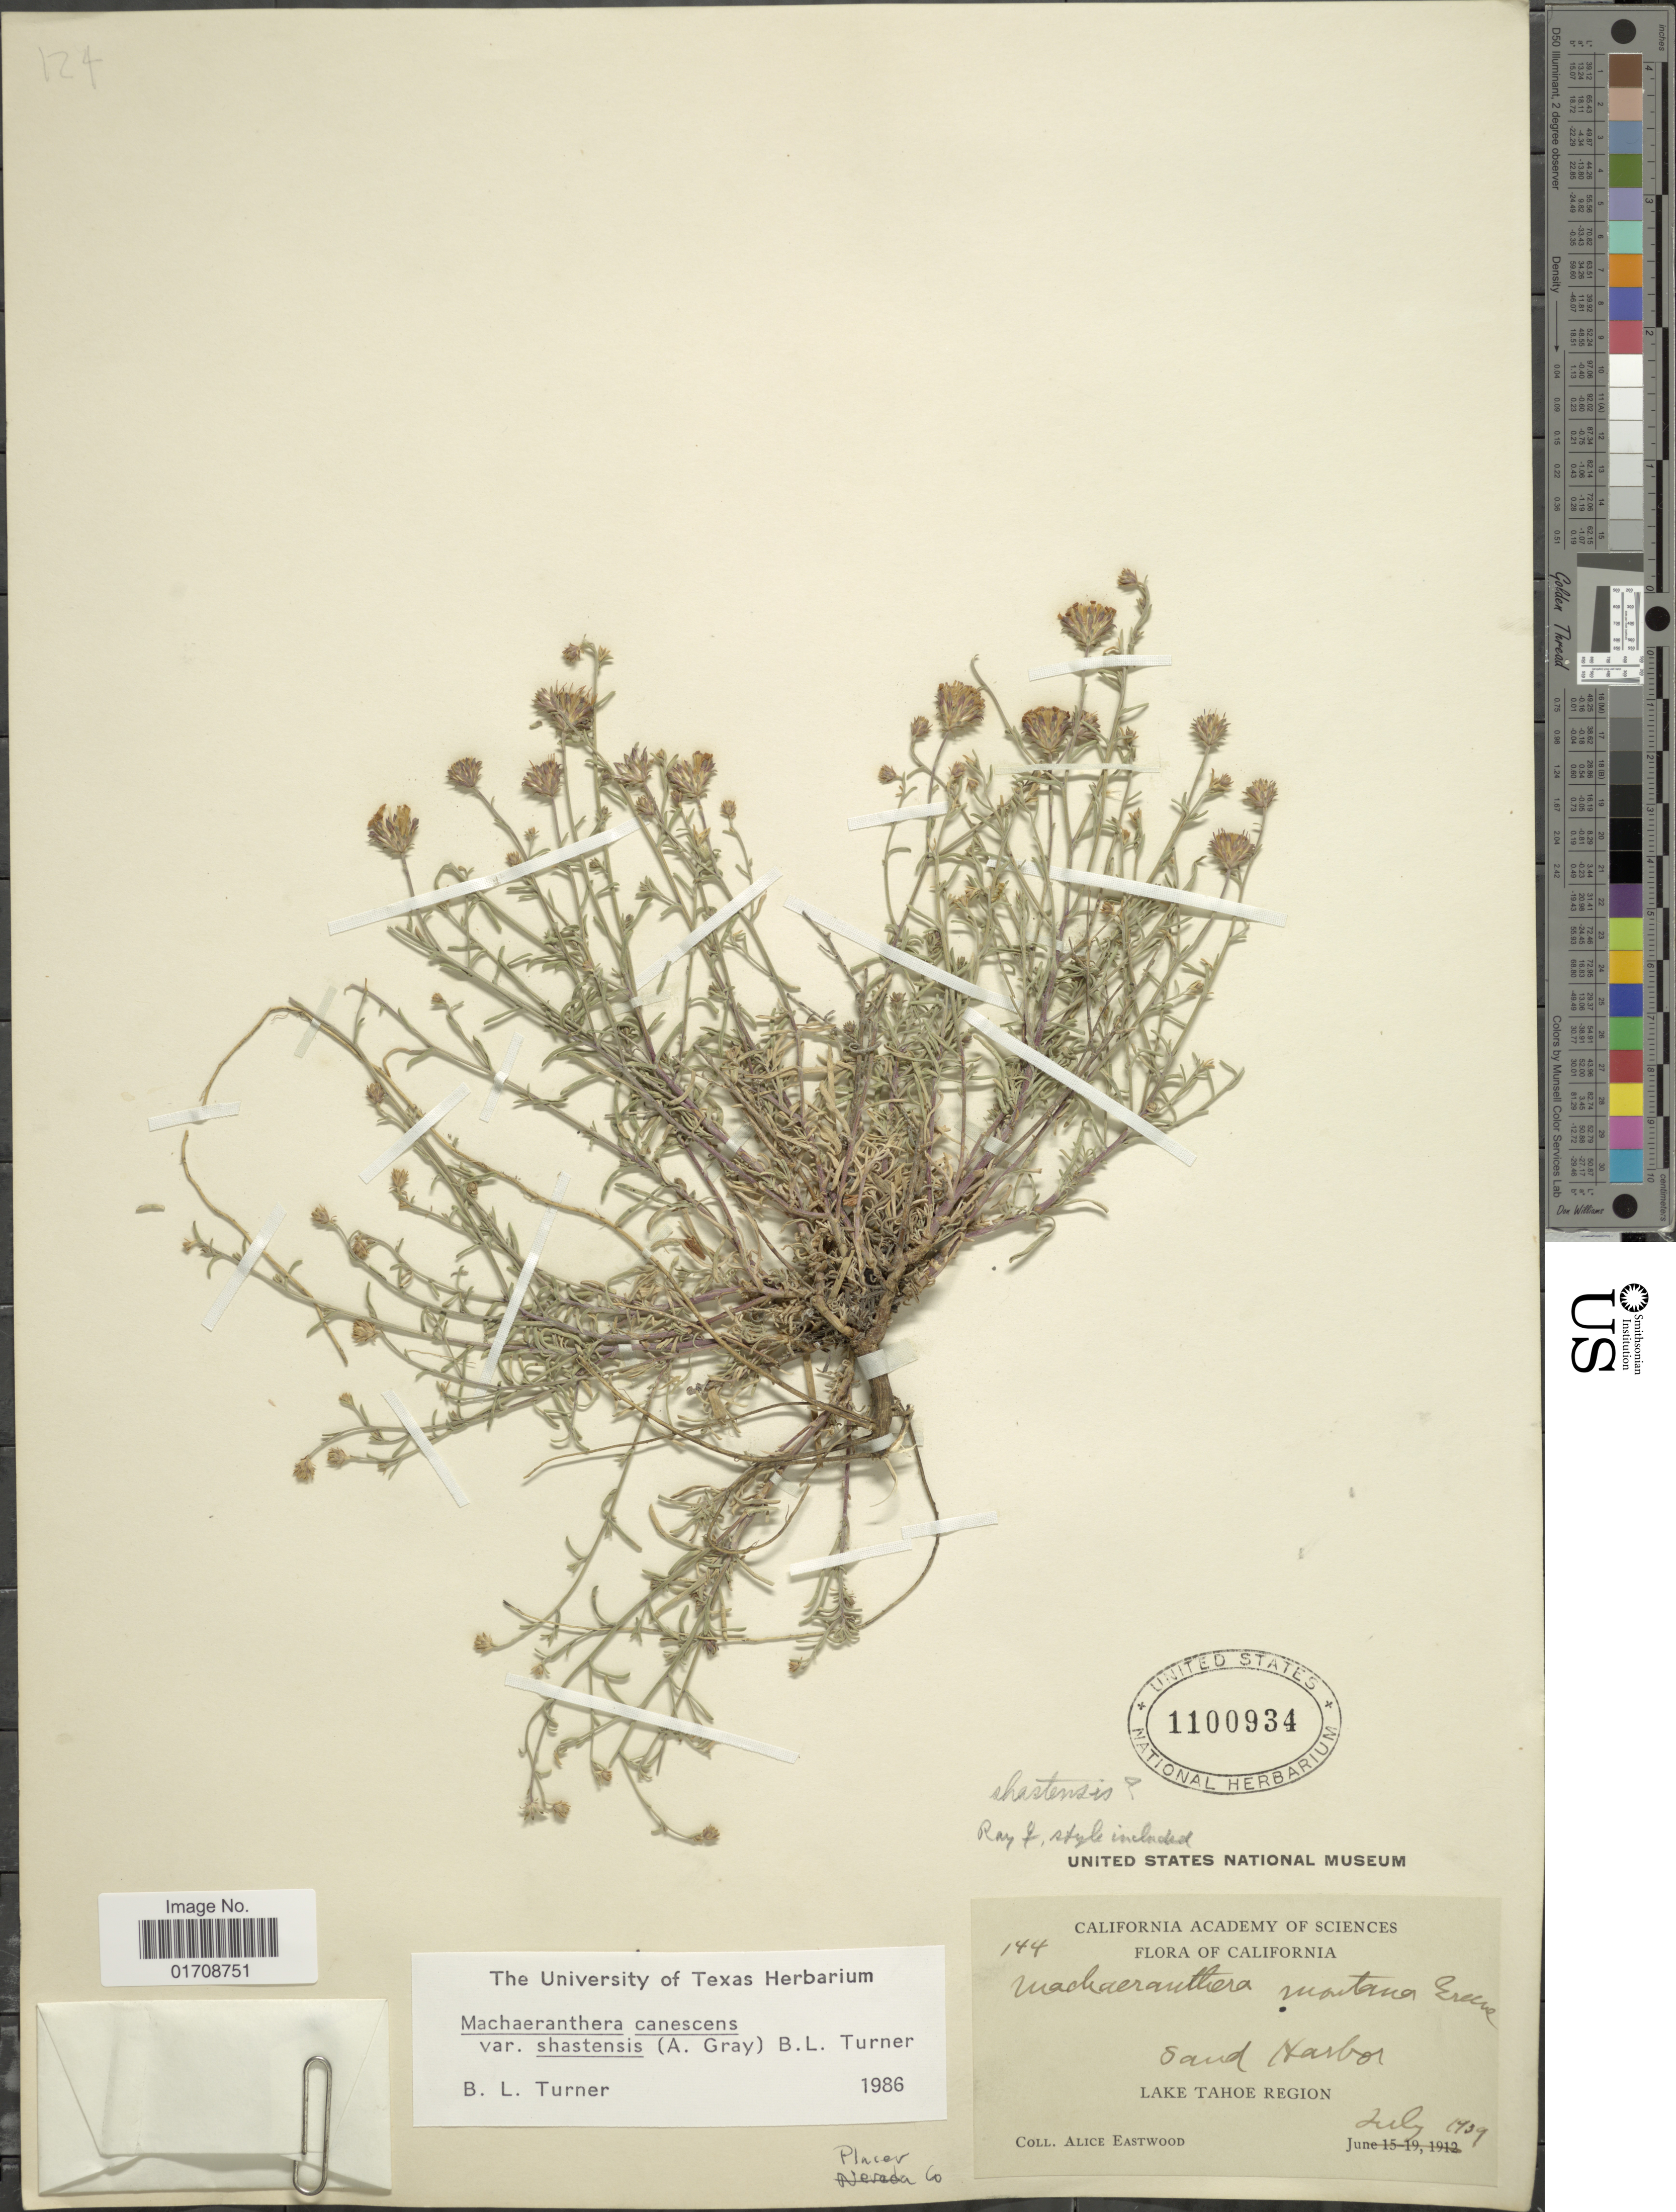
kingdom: Plantae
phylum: Tracheophyta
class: Magnoliopsida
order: Asterales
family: Asteraceae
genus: Machaeranthera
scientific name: Machaeranthera canescens var. shastensis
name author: (A. Gray) B.L. Turner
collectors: A. Eastwood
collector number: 144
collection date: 1939-07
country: United States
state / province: California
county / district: Placer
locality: Sand Harbor, Laker Tahoe Region, Placer Co.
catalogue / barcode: US 1100934